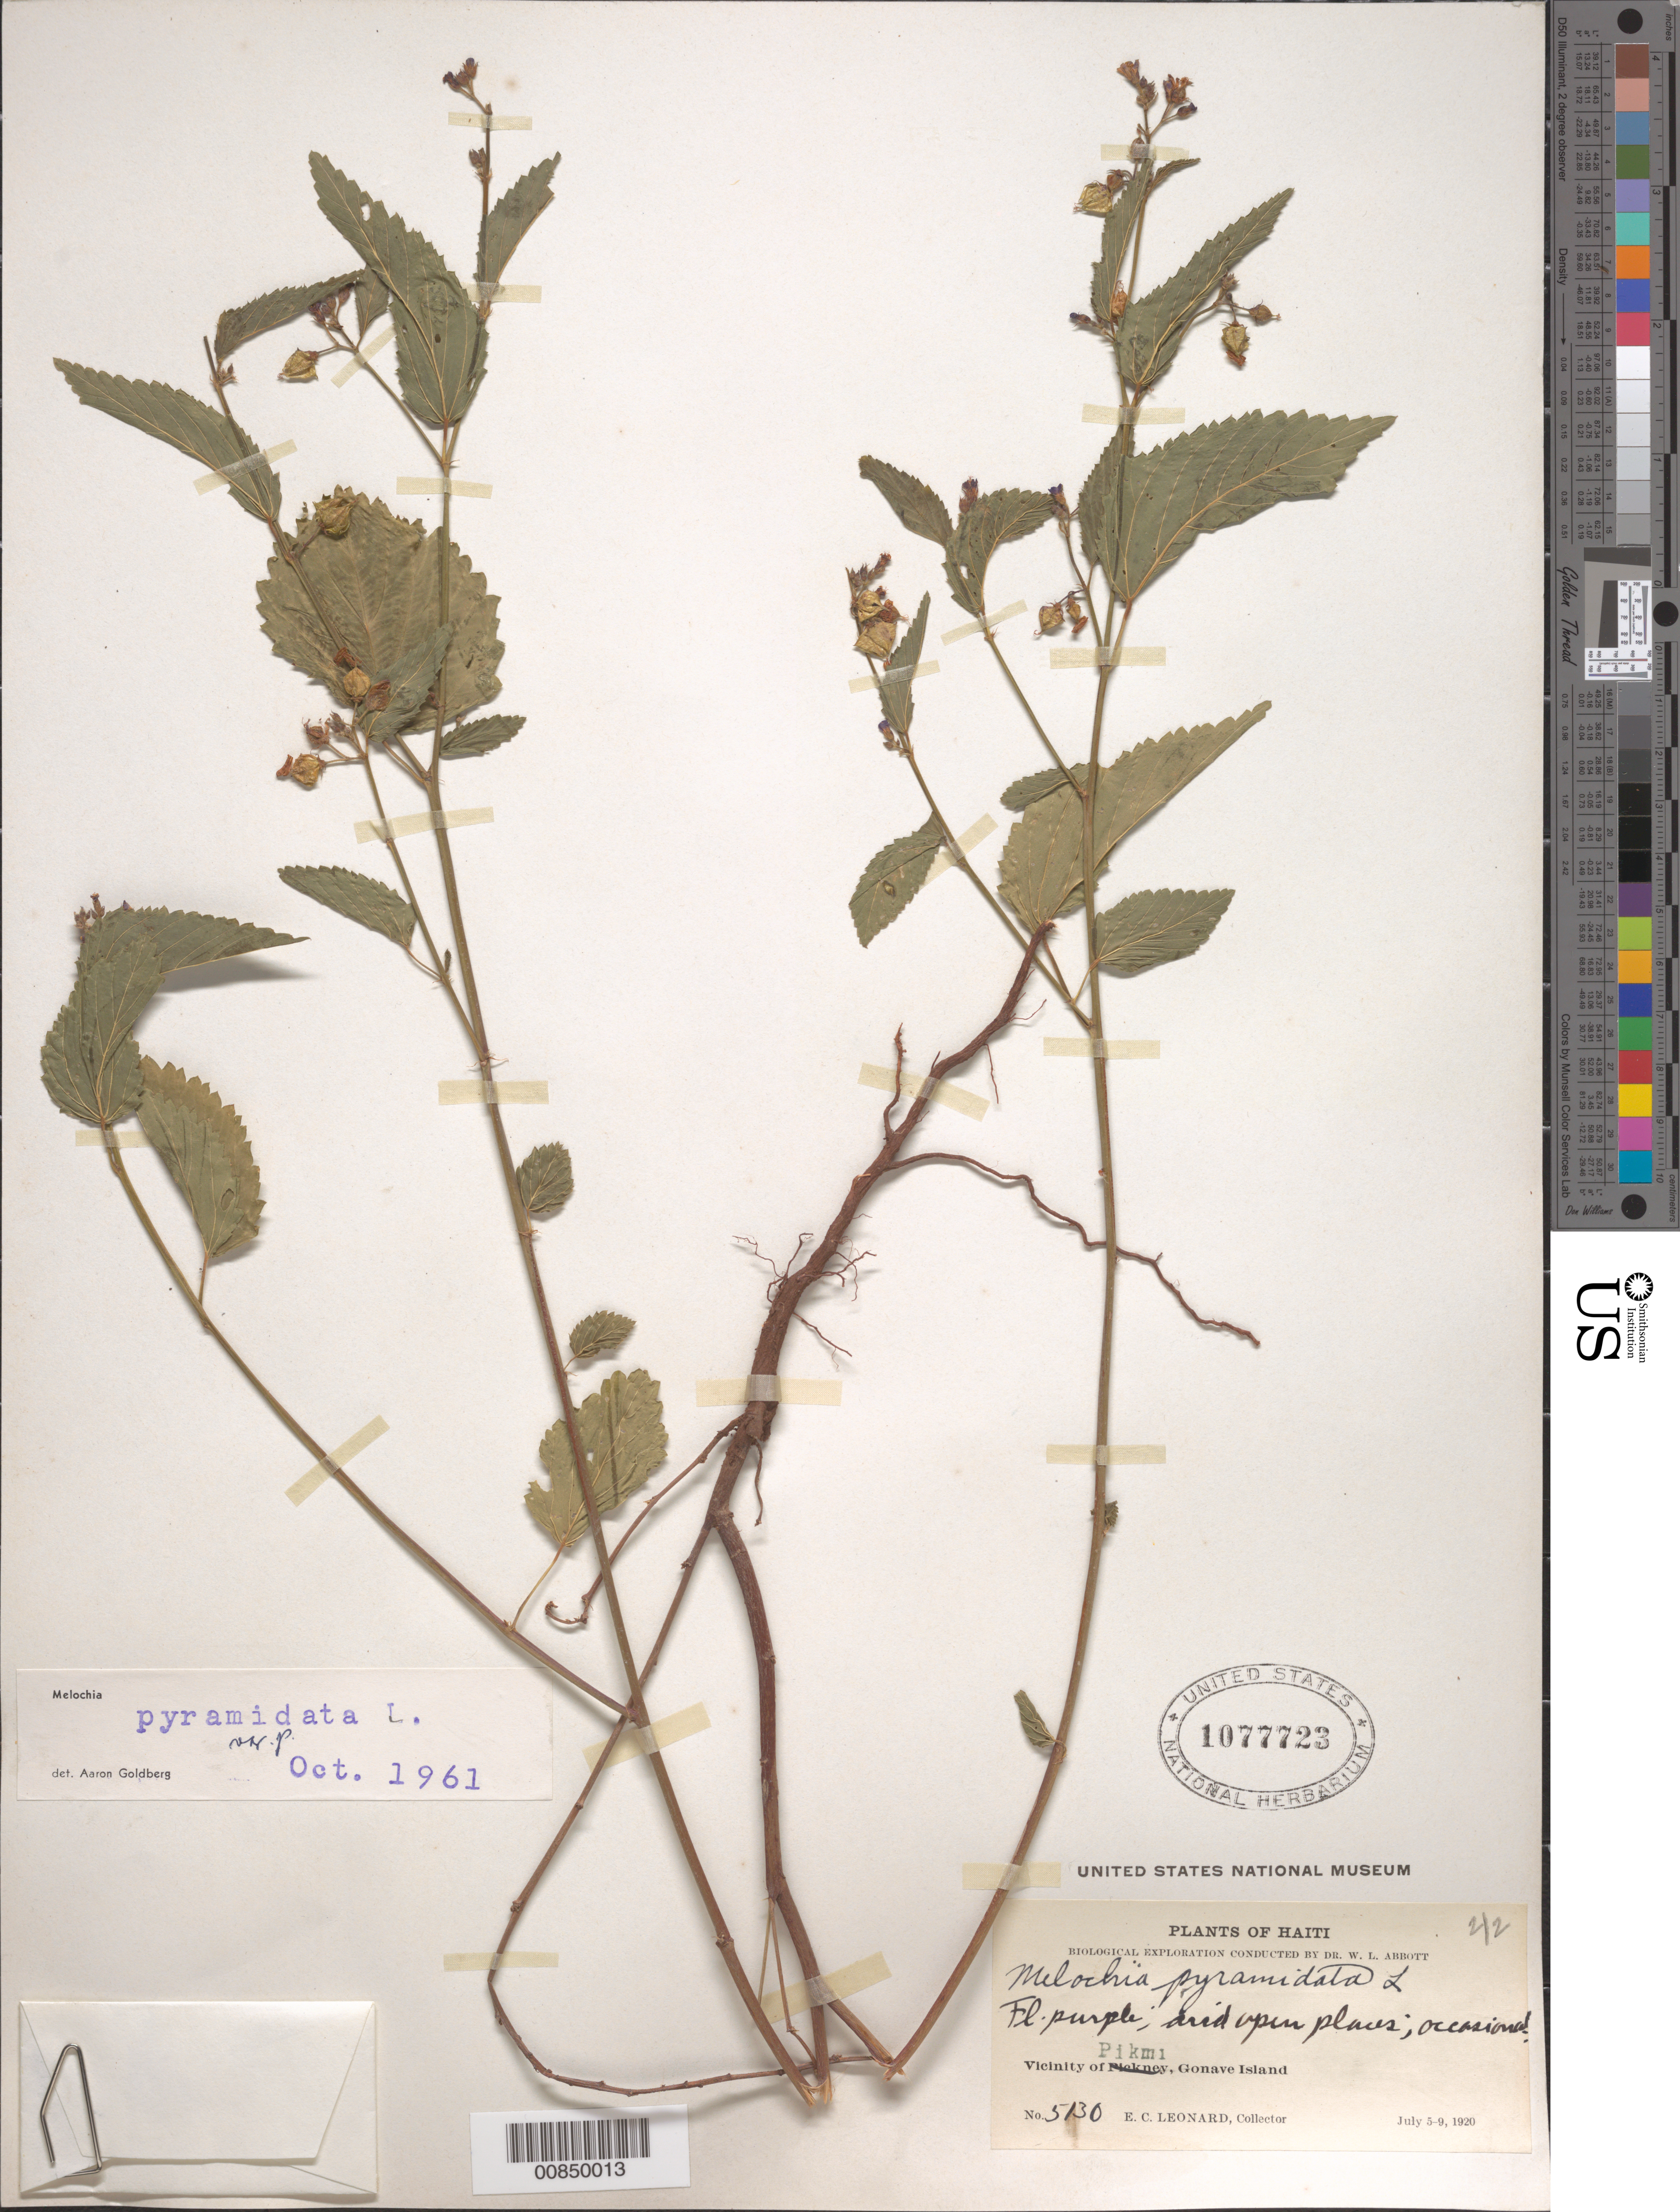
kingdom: Plantae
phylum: Tracheophyta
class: Magnoliopsida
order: Malvales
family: Malvaceae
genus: Melochia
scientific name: Melochia pyramidata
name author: L.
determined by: Goldberg, Aaron, (US), NMNH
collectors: E. C. Leonard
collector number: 5130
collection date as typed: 05 Jul 1920 to 09 Jul 1920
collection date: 1920-07-05/1920-07-09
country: Haiti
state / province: Ouest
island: Île de la Gonâve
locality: Vicinity of Pikmi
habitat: Arid open places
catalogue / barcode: US 1077723